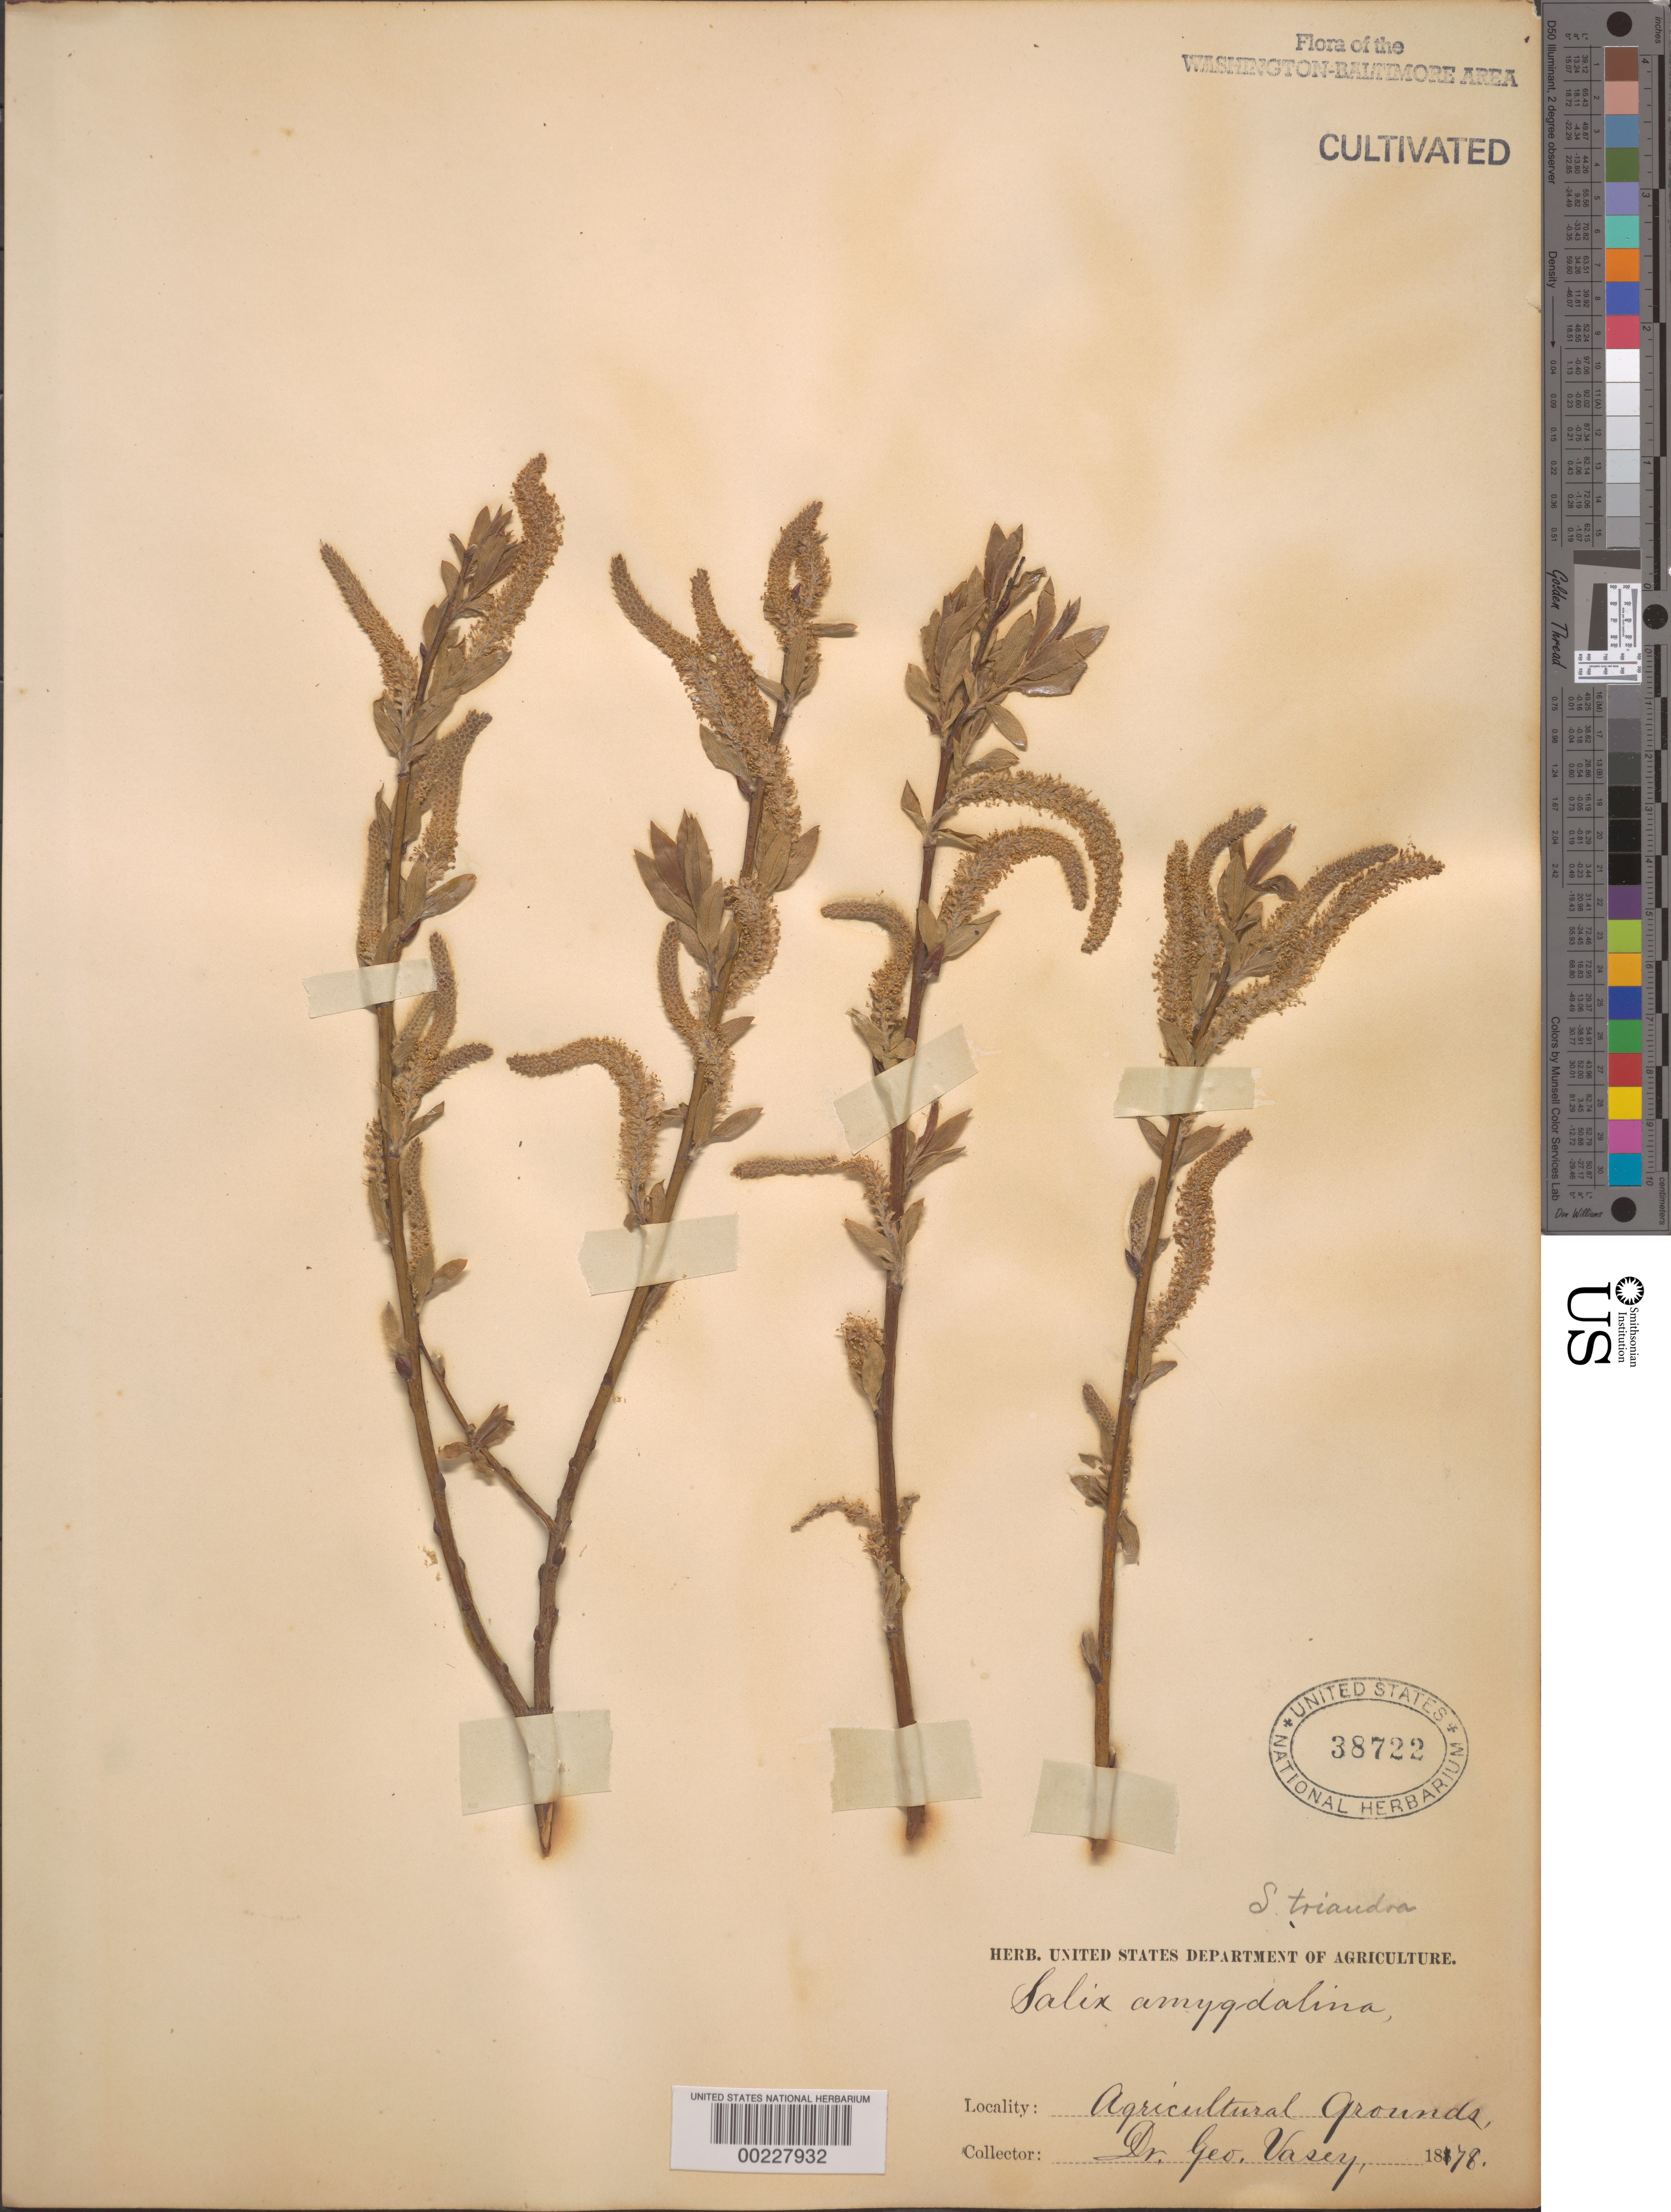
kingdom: Plantae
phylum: Tracheophyta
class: Magnoliopsida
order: Malpighiales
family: Salicaceae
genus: Salix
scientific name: Salix amygdalina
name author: L.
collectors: G. R. Vasey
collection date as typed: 1878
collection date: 1878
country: United States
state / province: District of Columbia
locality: Agricultural grounds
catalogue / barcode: US 38722